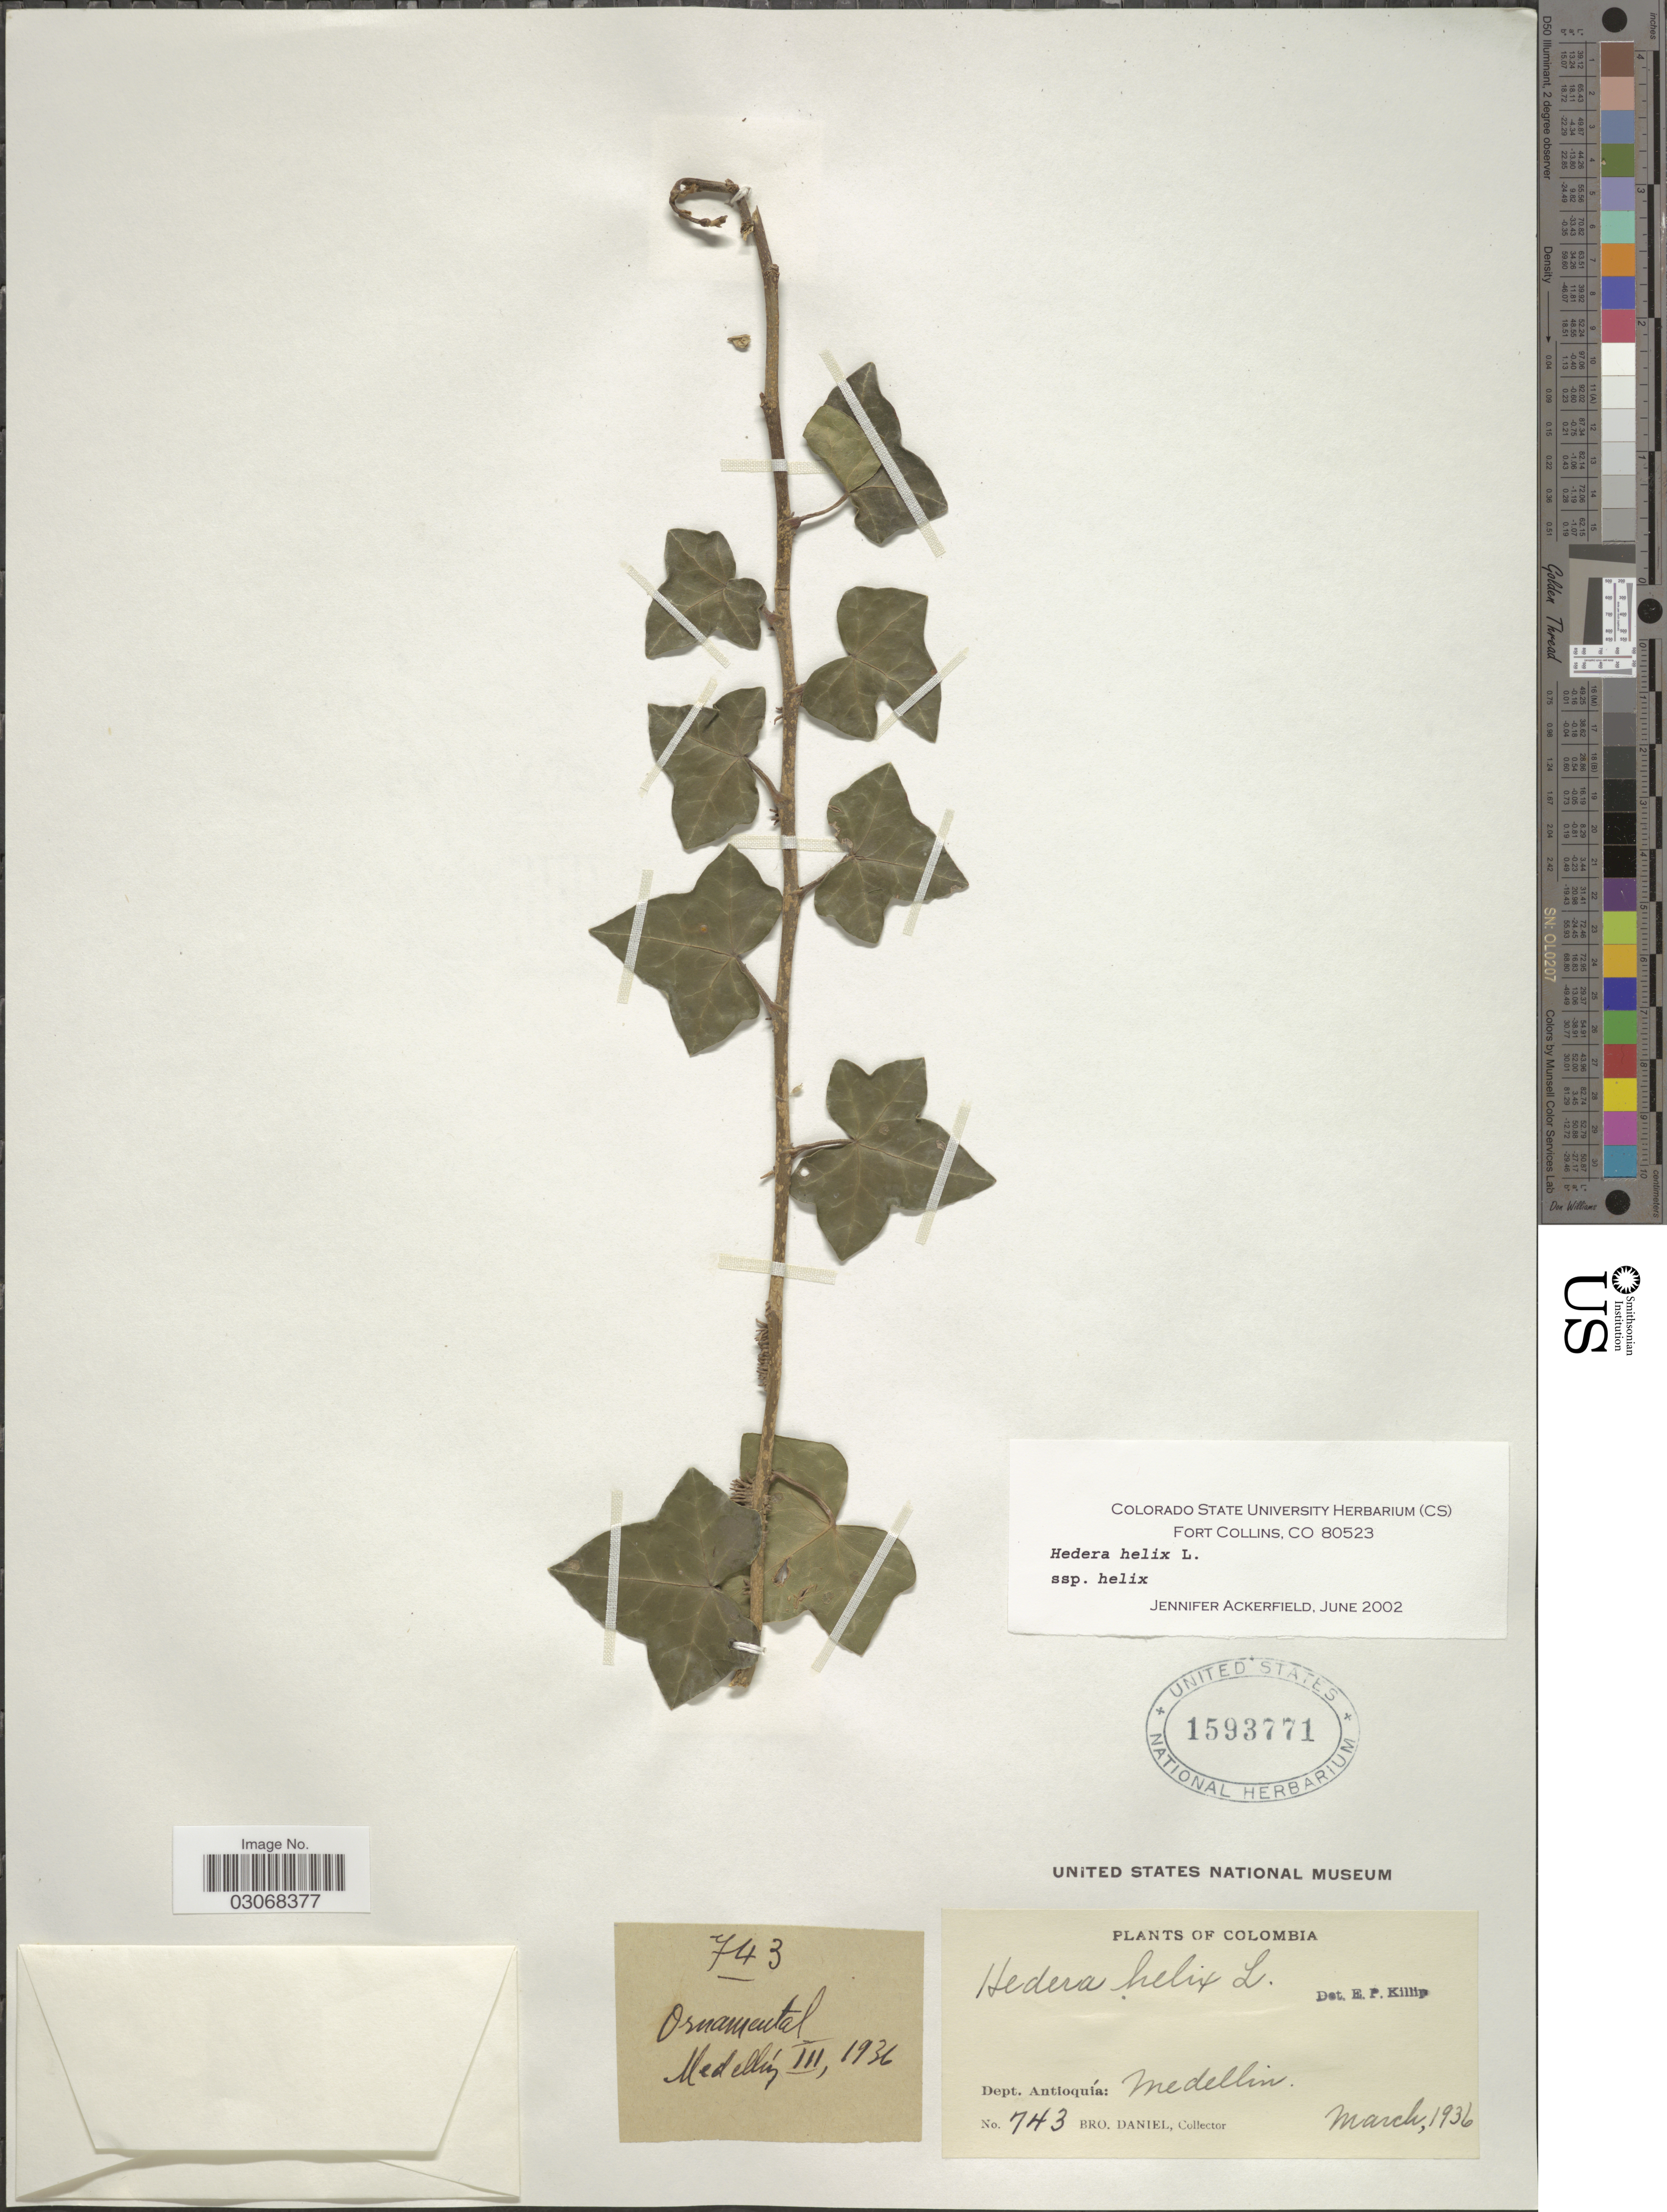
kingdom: Plantae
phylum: Tracheophyta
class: Magnoliopsida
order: Apiales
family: Araliaceae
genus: Hedera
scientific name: Hedera helix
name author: L.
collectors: Bro. Daniel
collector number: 743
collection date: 1936-03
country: Colombia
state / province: Antioquia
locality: Dept. Antioquía: Medellín.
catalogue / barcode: US 1593771